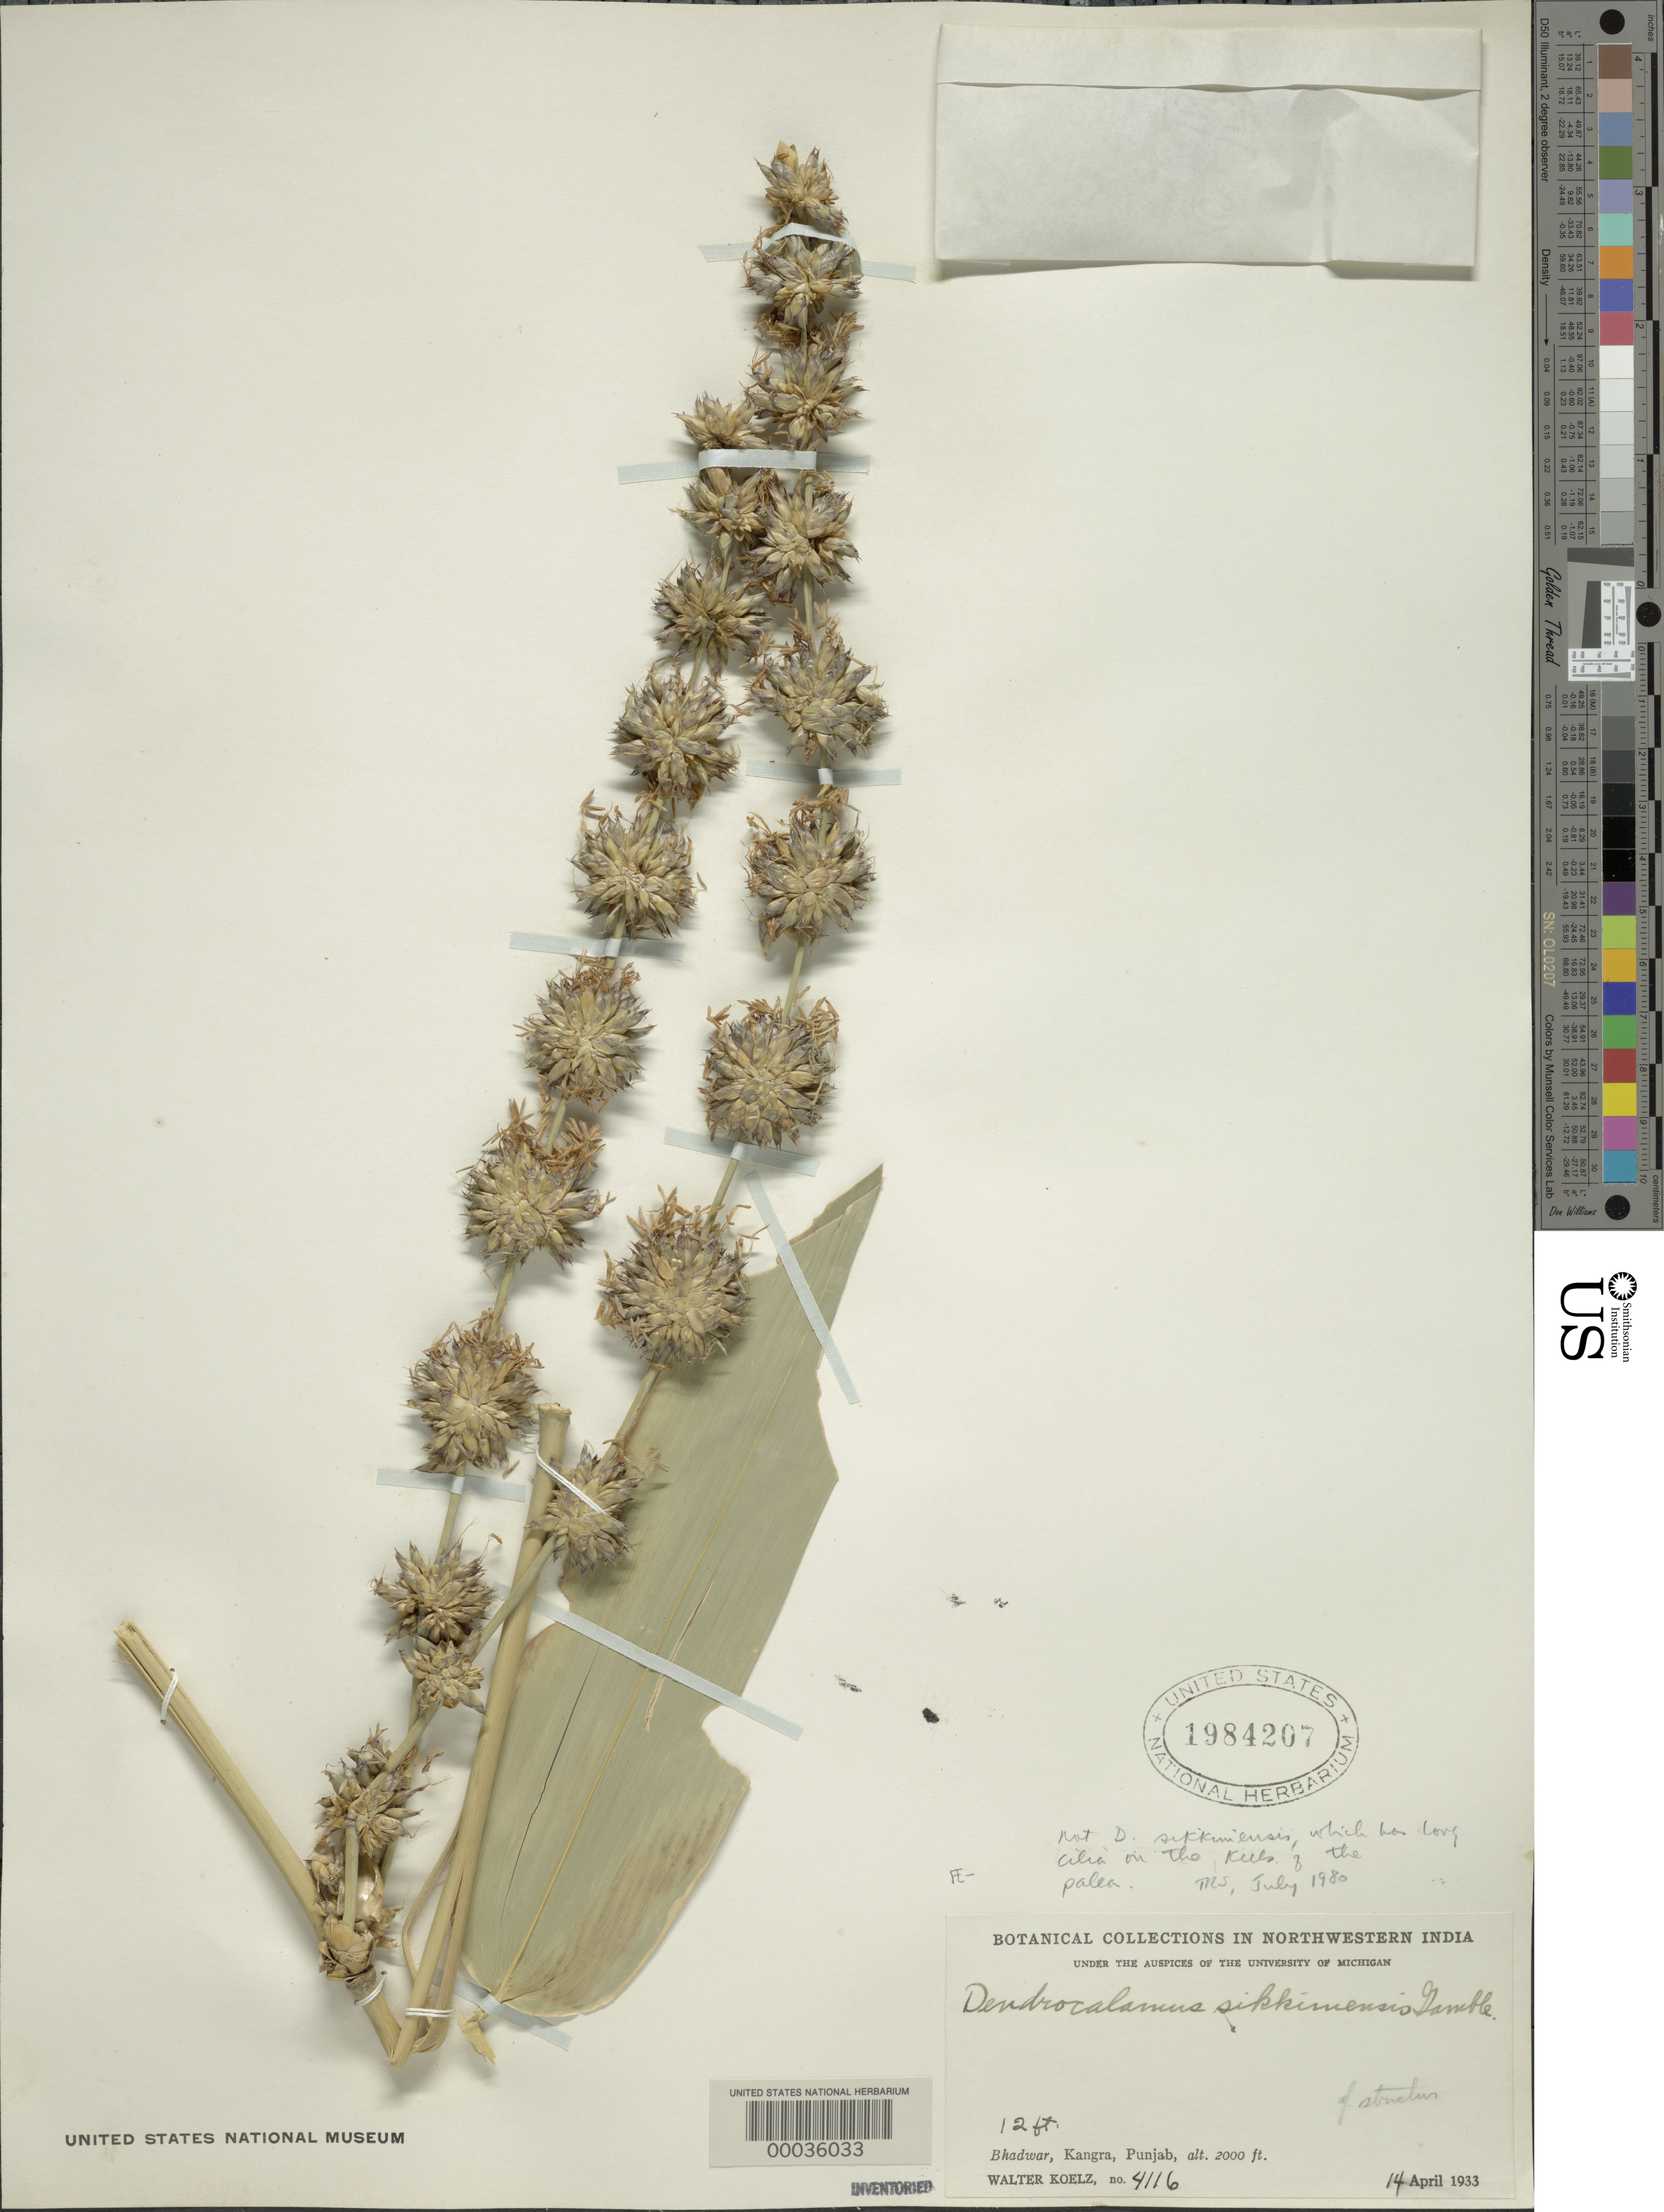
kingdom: Plantae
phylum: Tracheophyta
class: Liliopsida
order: Poales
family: Poaceae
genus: Dendrocalamus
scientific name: Dendrocalamus sp.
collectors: W. N. Koelz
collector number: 4116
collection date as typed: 14 Apr 1933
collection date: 1933-04-14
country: India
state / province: Himachal Pradesh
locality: Northwestern India, Bhadwar, Kangra, Punjab.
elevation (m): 610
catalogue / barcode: US 1984207